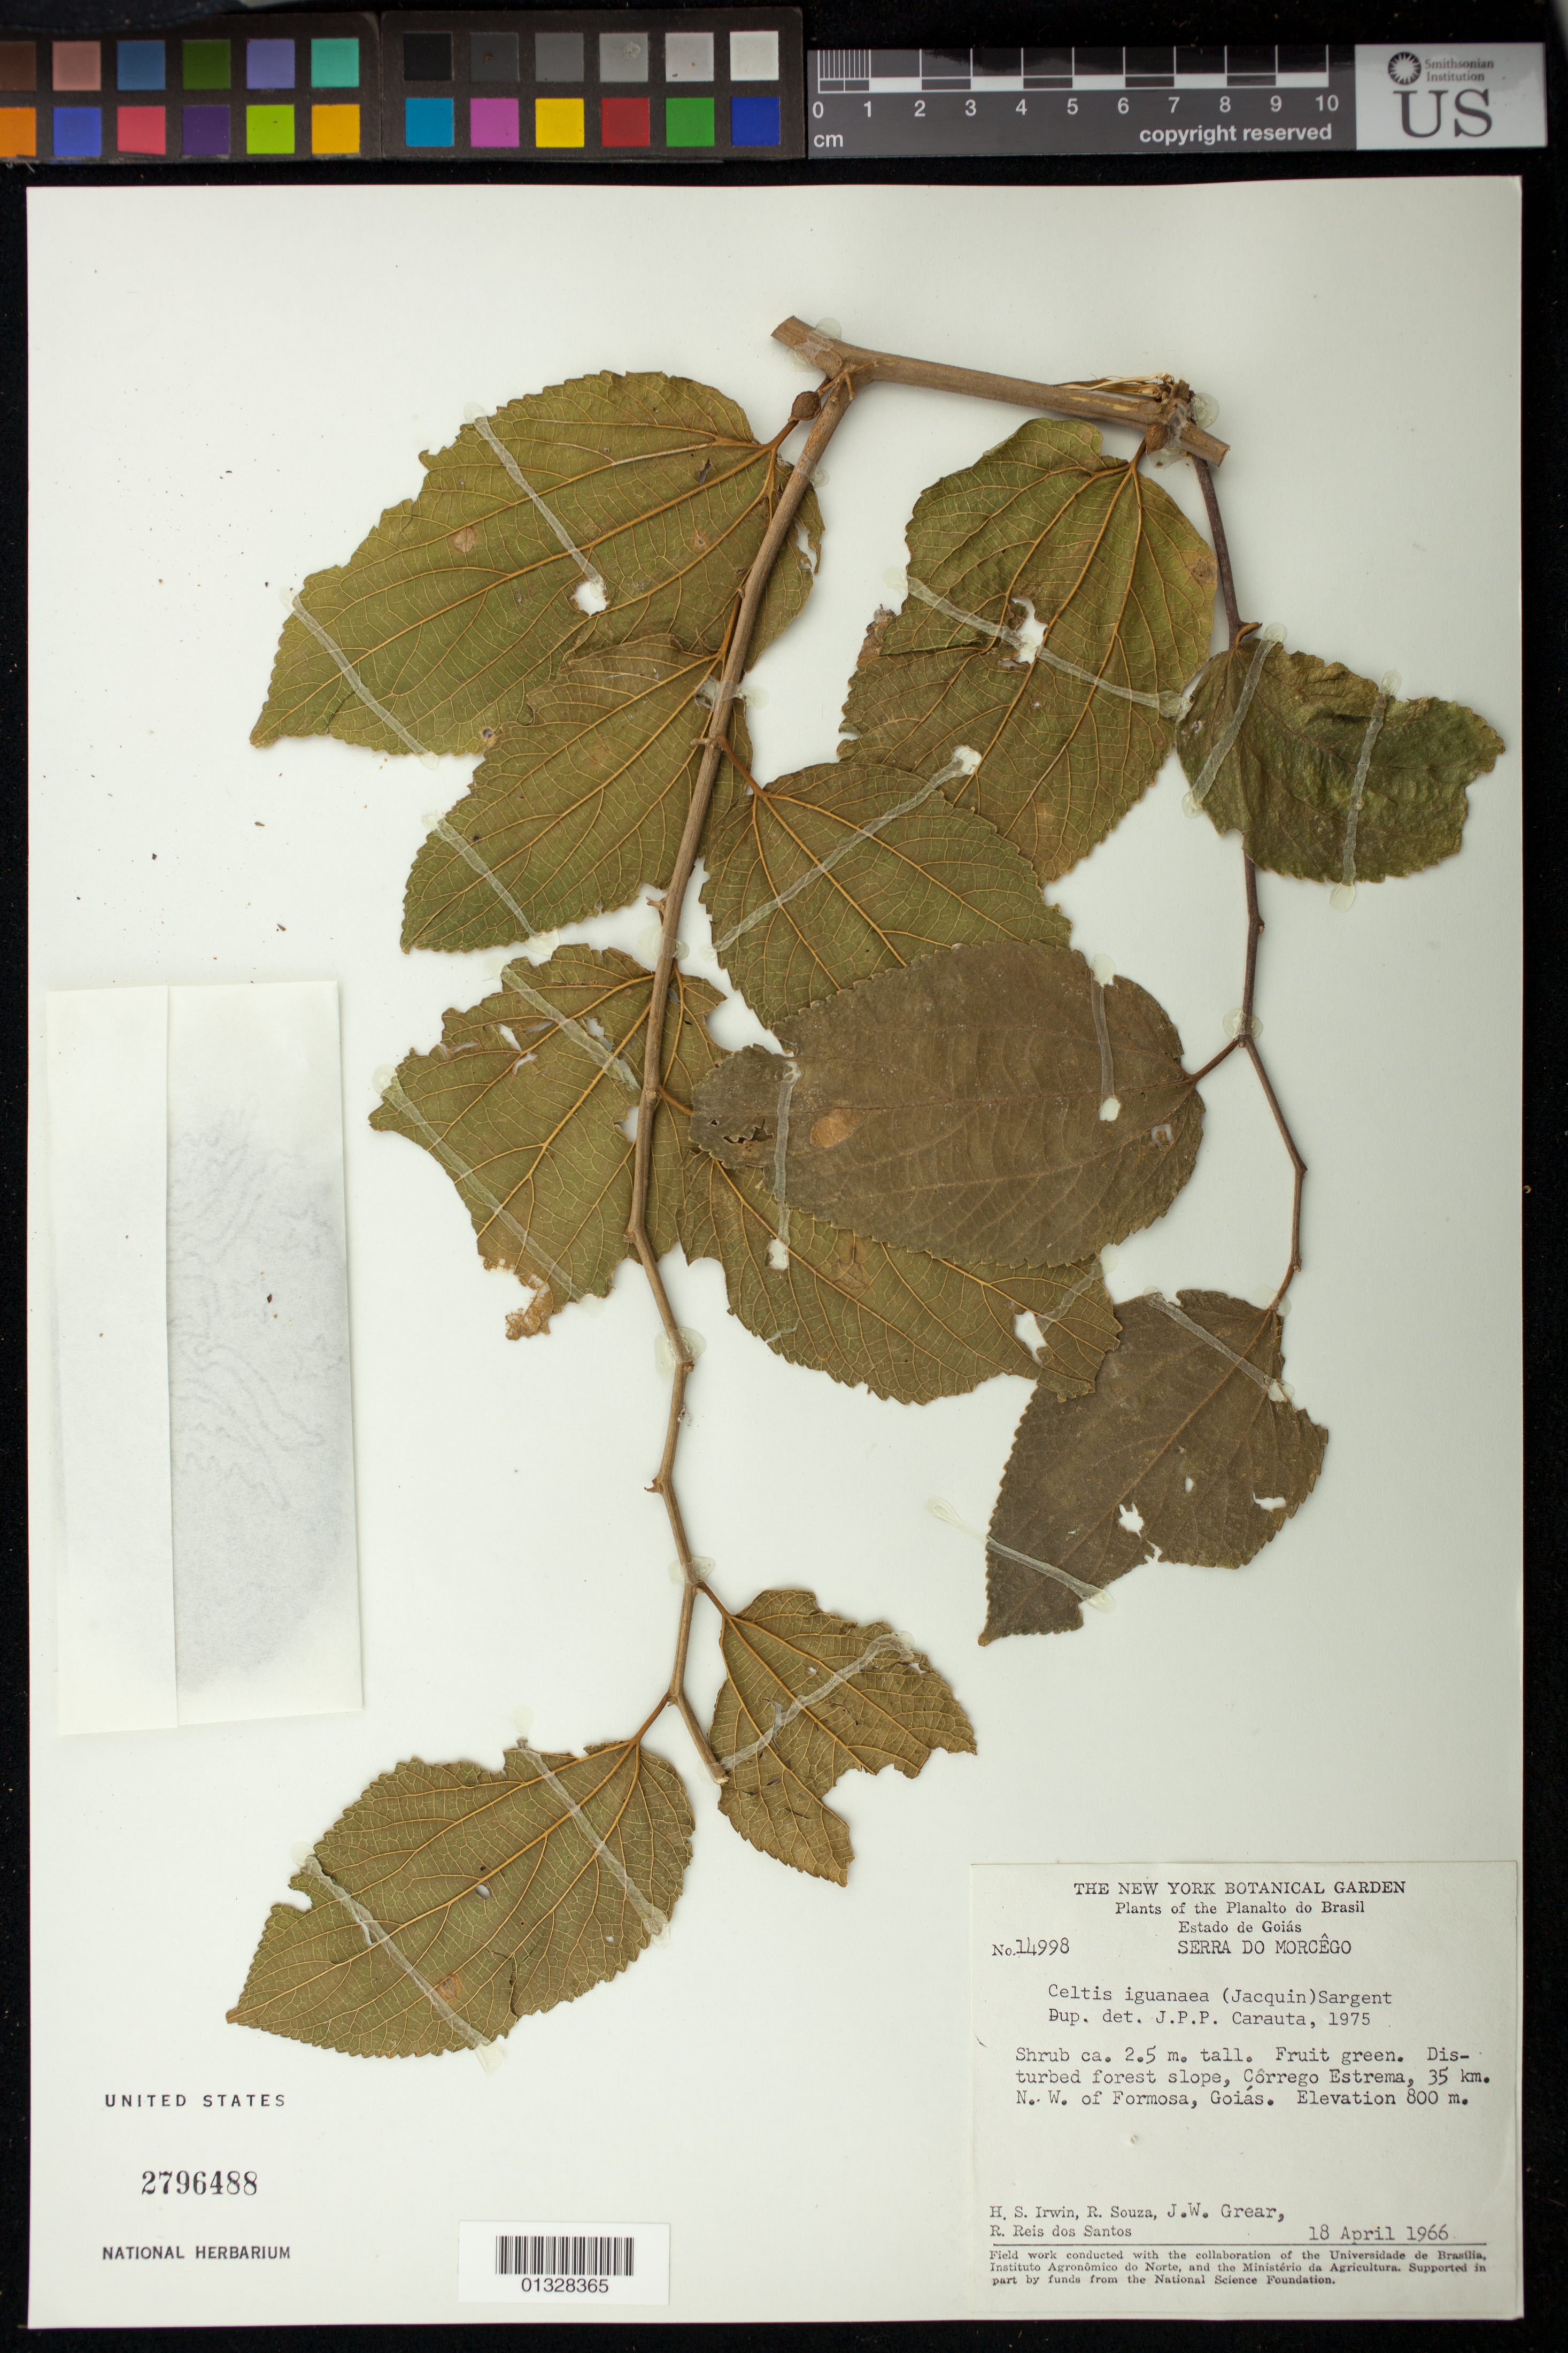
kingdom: Plantae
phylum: Tracheophyta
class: Magnoliopsida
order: Rosales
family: Cannabaceae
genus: Celtis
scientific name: Celtis iguanaea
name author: (Jacq.) Sarg.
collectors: H. Irwin, R. Souza, J. W. Grear & R. R. Santos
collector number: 14998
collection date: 1966-04-18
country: Brazil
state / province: Goiás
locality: Corrego Estrema, 35km N.W. of Formosa.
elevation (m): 800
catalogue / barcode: US 2796488